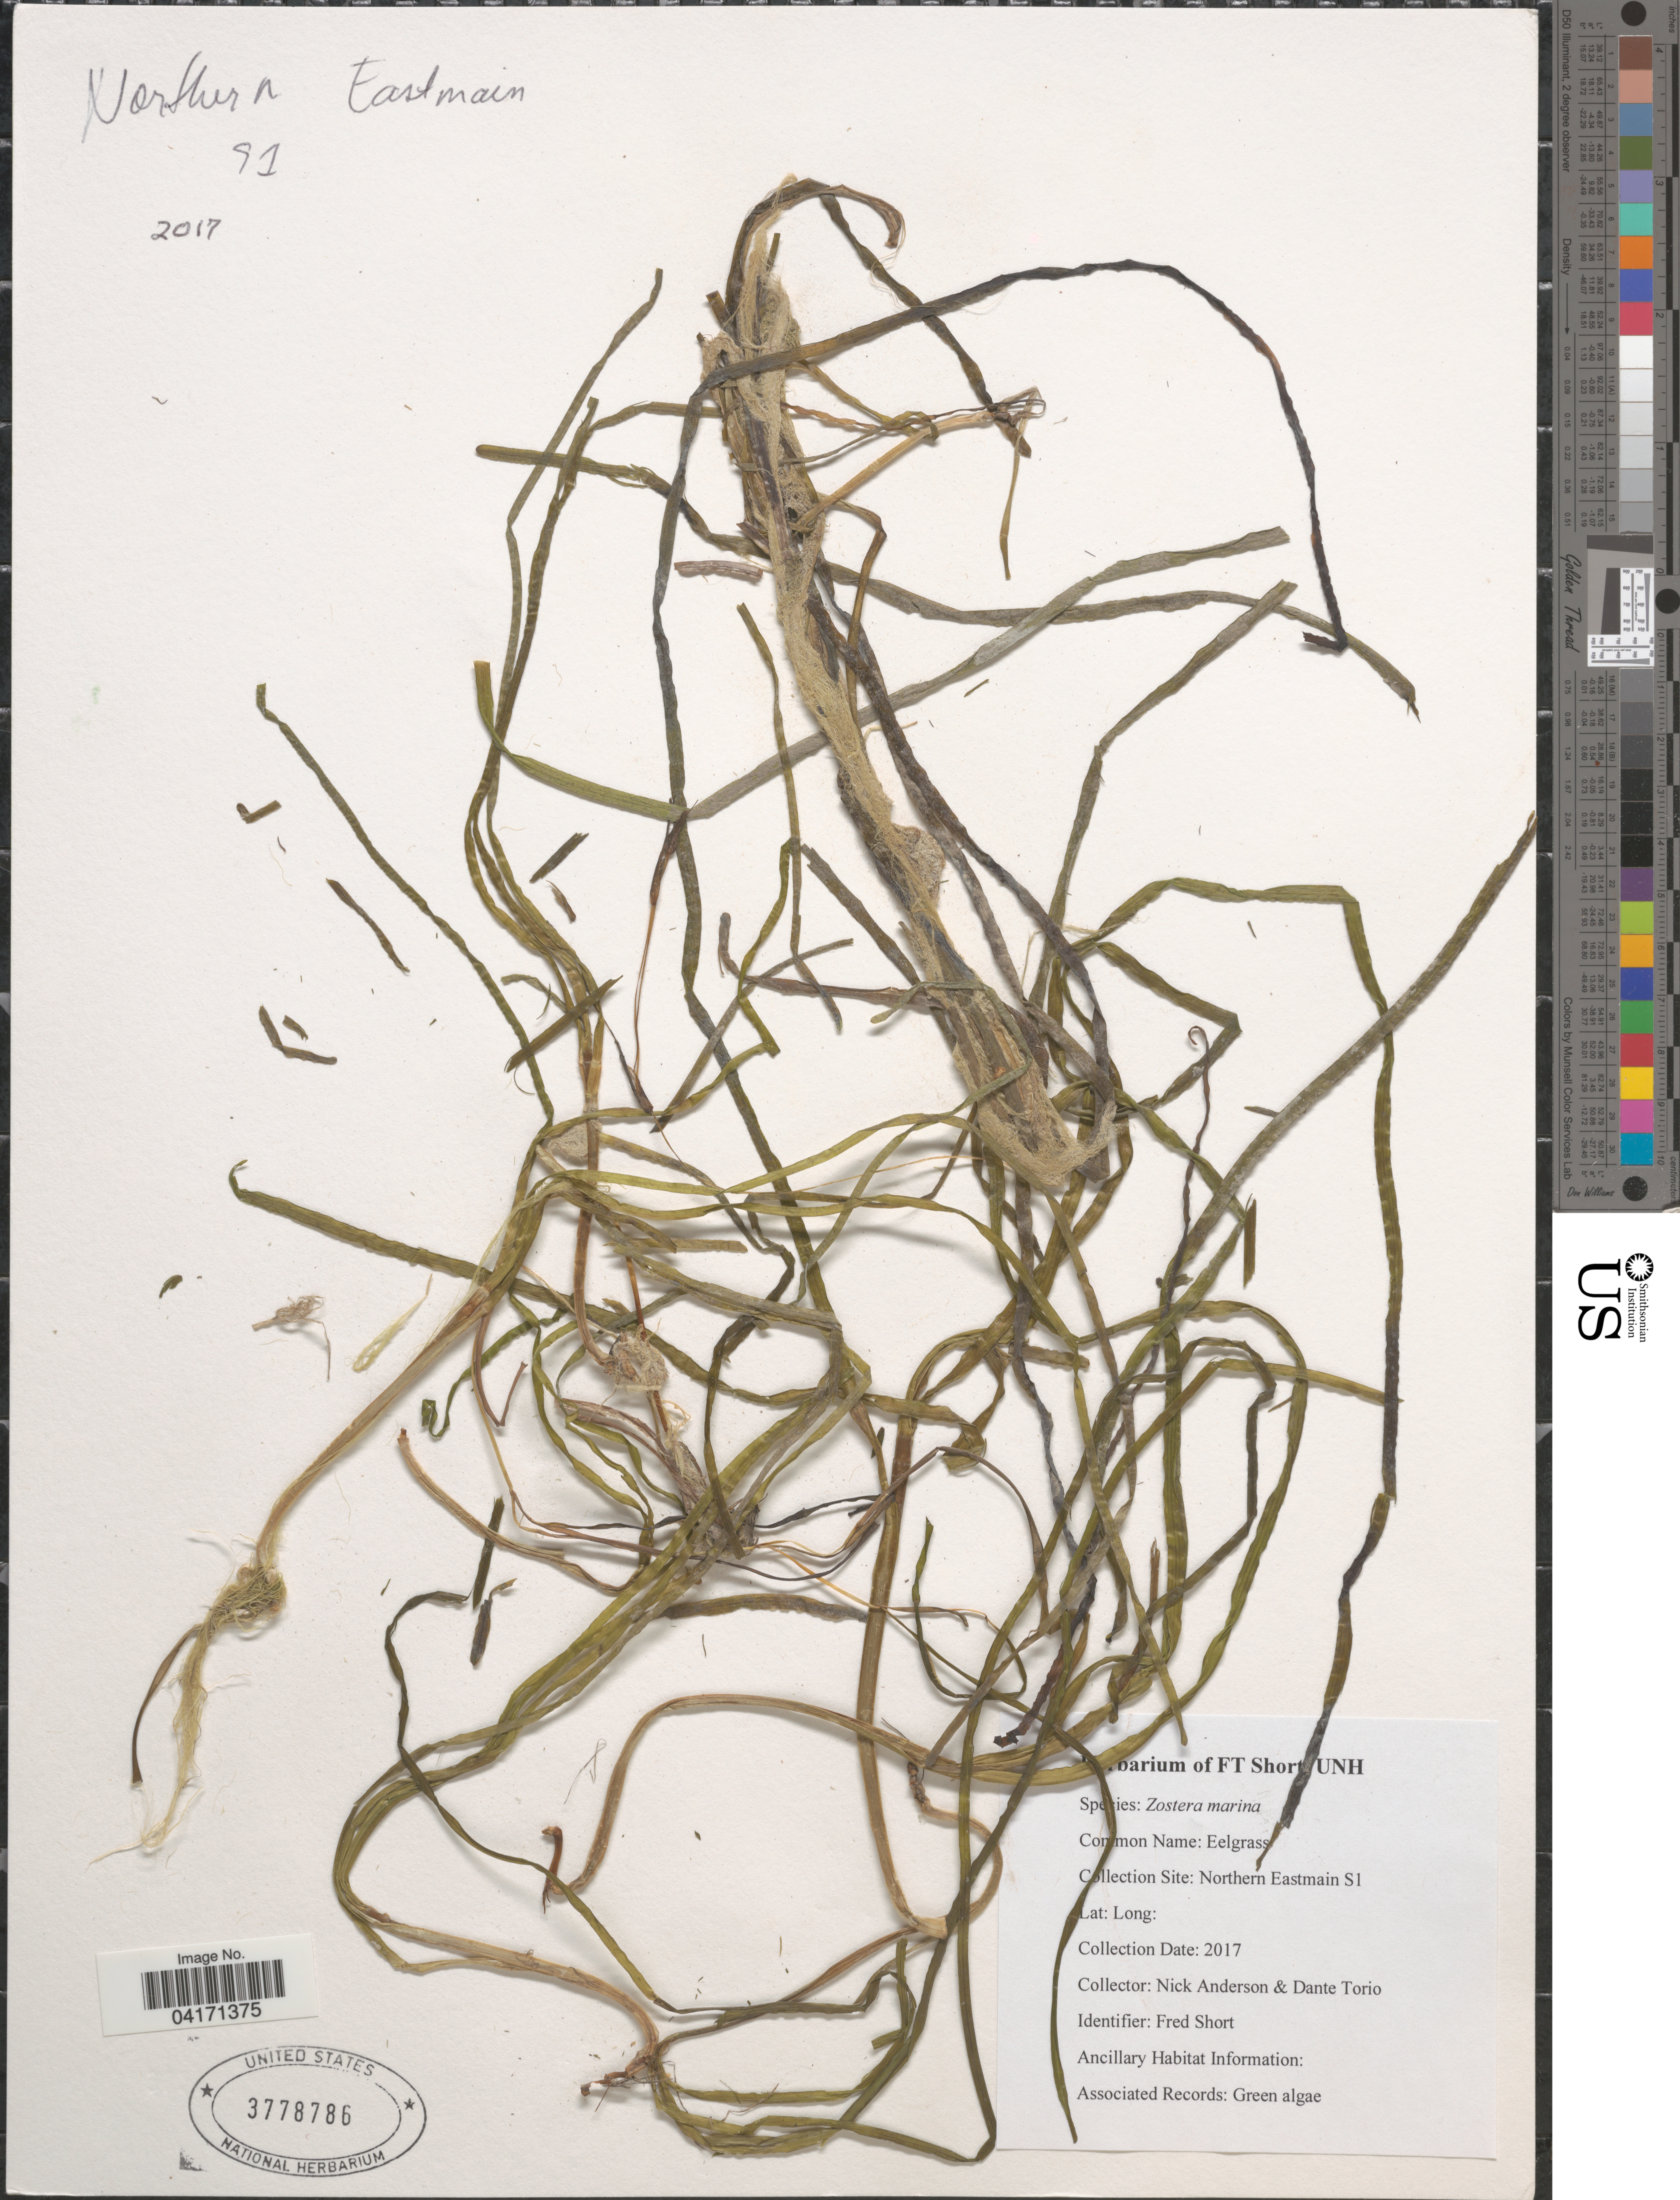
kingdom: Plantae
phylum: Tracheophyta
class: Liliopsida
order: Alismatales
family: Zosteraceae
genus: Zostera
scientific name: Zostera marina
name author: L.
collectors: N. Anderson & D. Torio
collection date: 2017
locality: Northern Eastmain S1.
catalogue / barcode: US 3778786